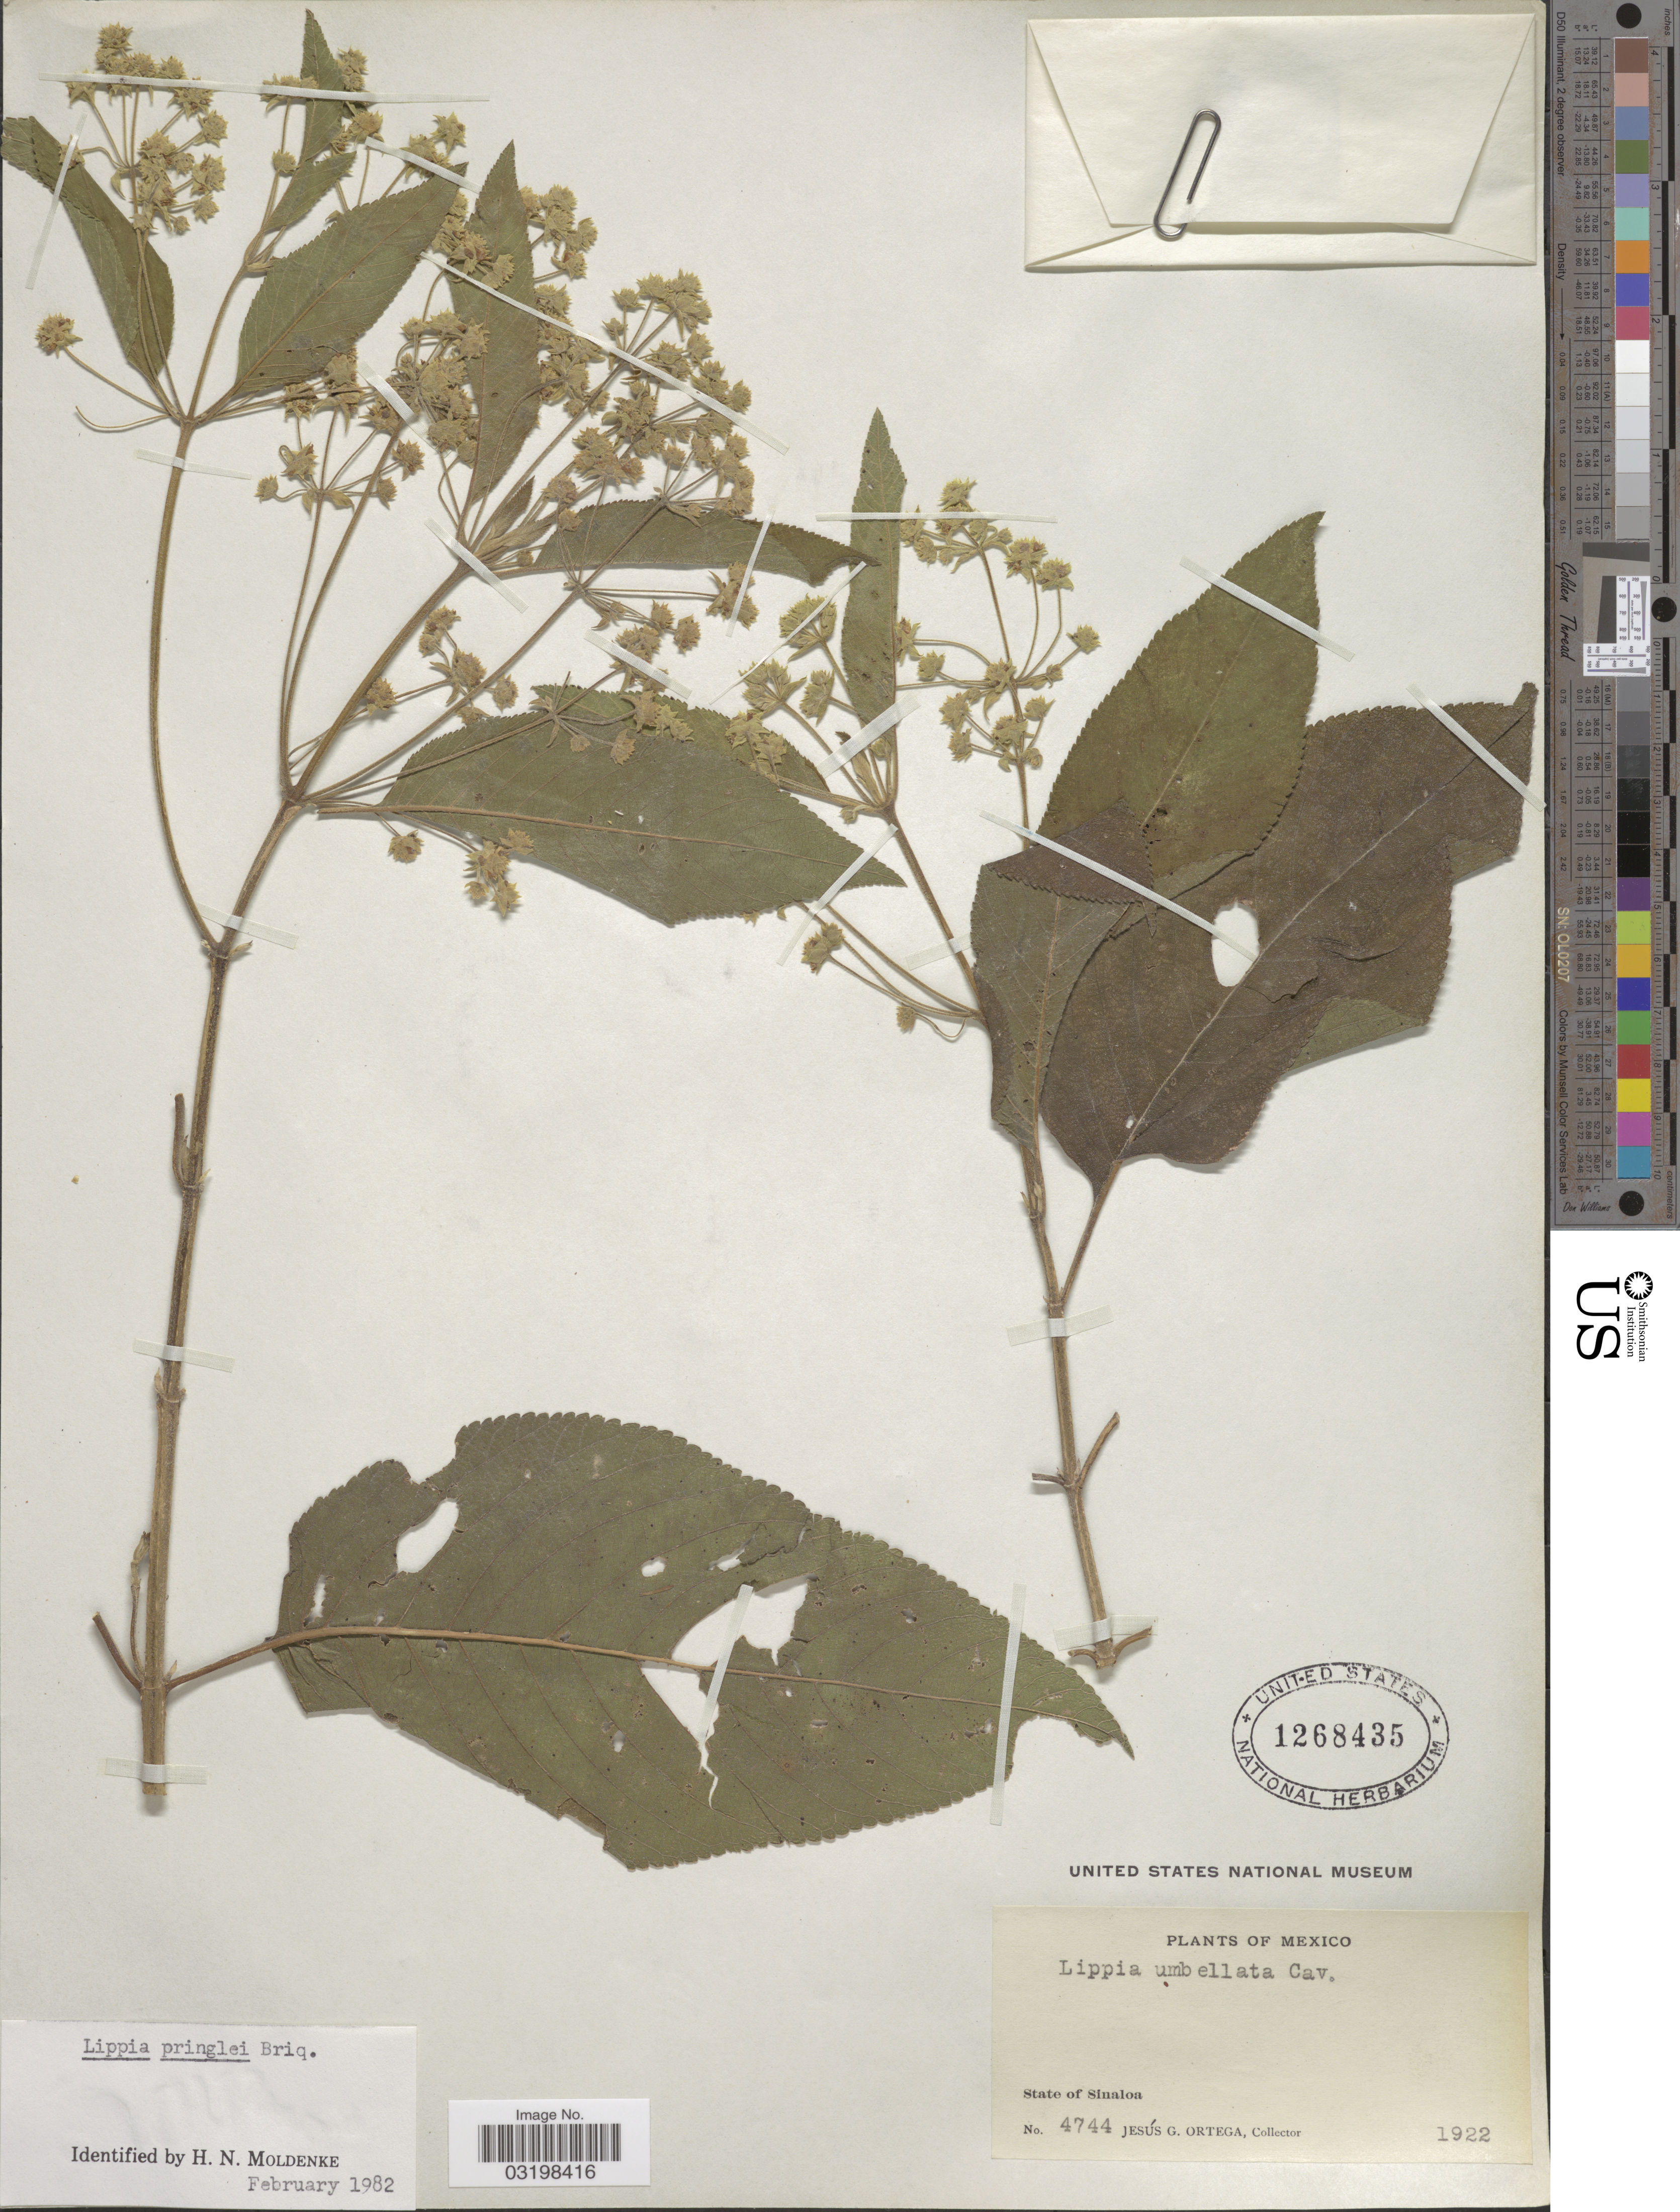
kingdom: Plantae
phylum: Tracheophyta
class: Magnoliopsida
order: Lamiales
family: Verbenaceae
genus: Lippia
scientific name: Lippia umbellata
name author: Cav.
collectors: J. Ortega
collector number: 4744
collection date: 1922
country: Mexico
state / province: Sinaloa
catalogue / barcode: US 1268435